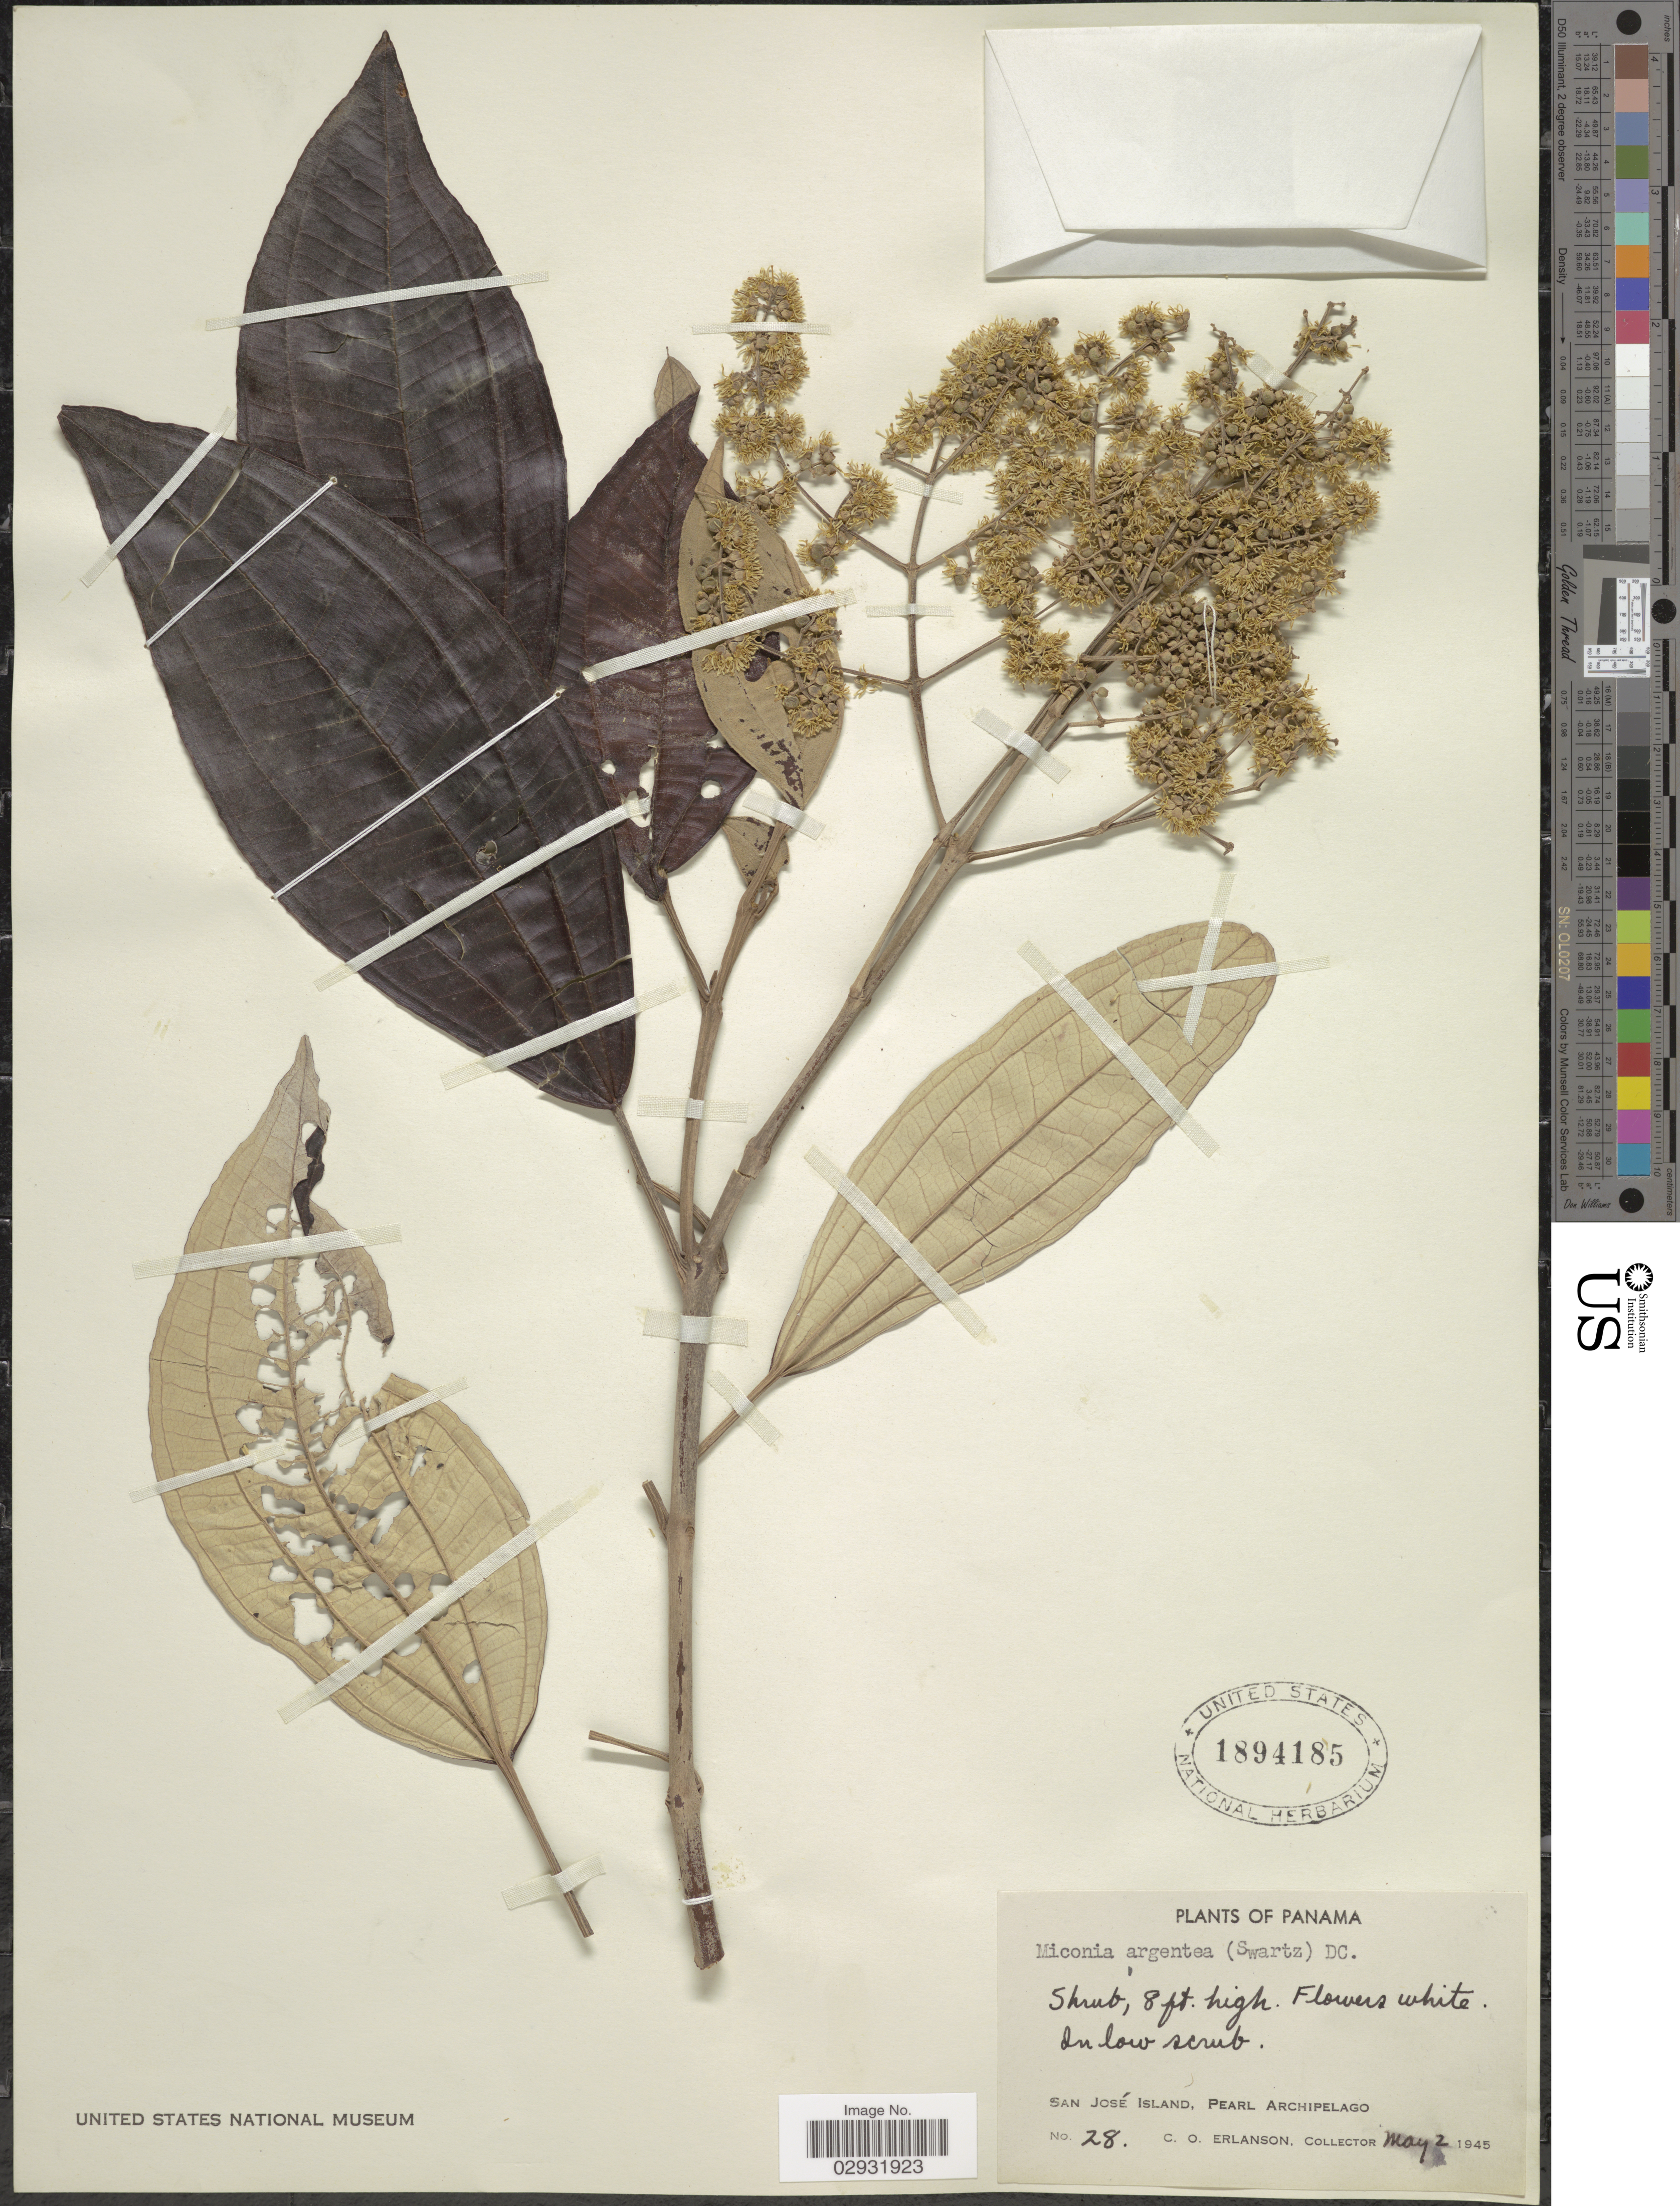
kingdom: Plantae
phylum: Tracheophyta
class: Magnoliopsida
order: Myrtales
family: Melastomataceae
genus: Miconia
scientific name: Miconia argentea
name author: (Sw.) DC.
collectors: C. O. Erlanson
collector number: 28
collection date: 1945-05-02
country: Panama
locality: San José Island, Pearl Archipelago.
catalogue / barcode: US 1894185